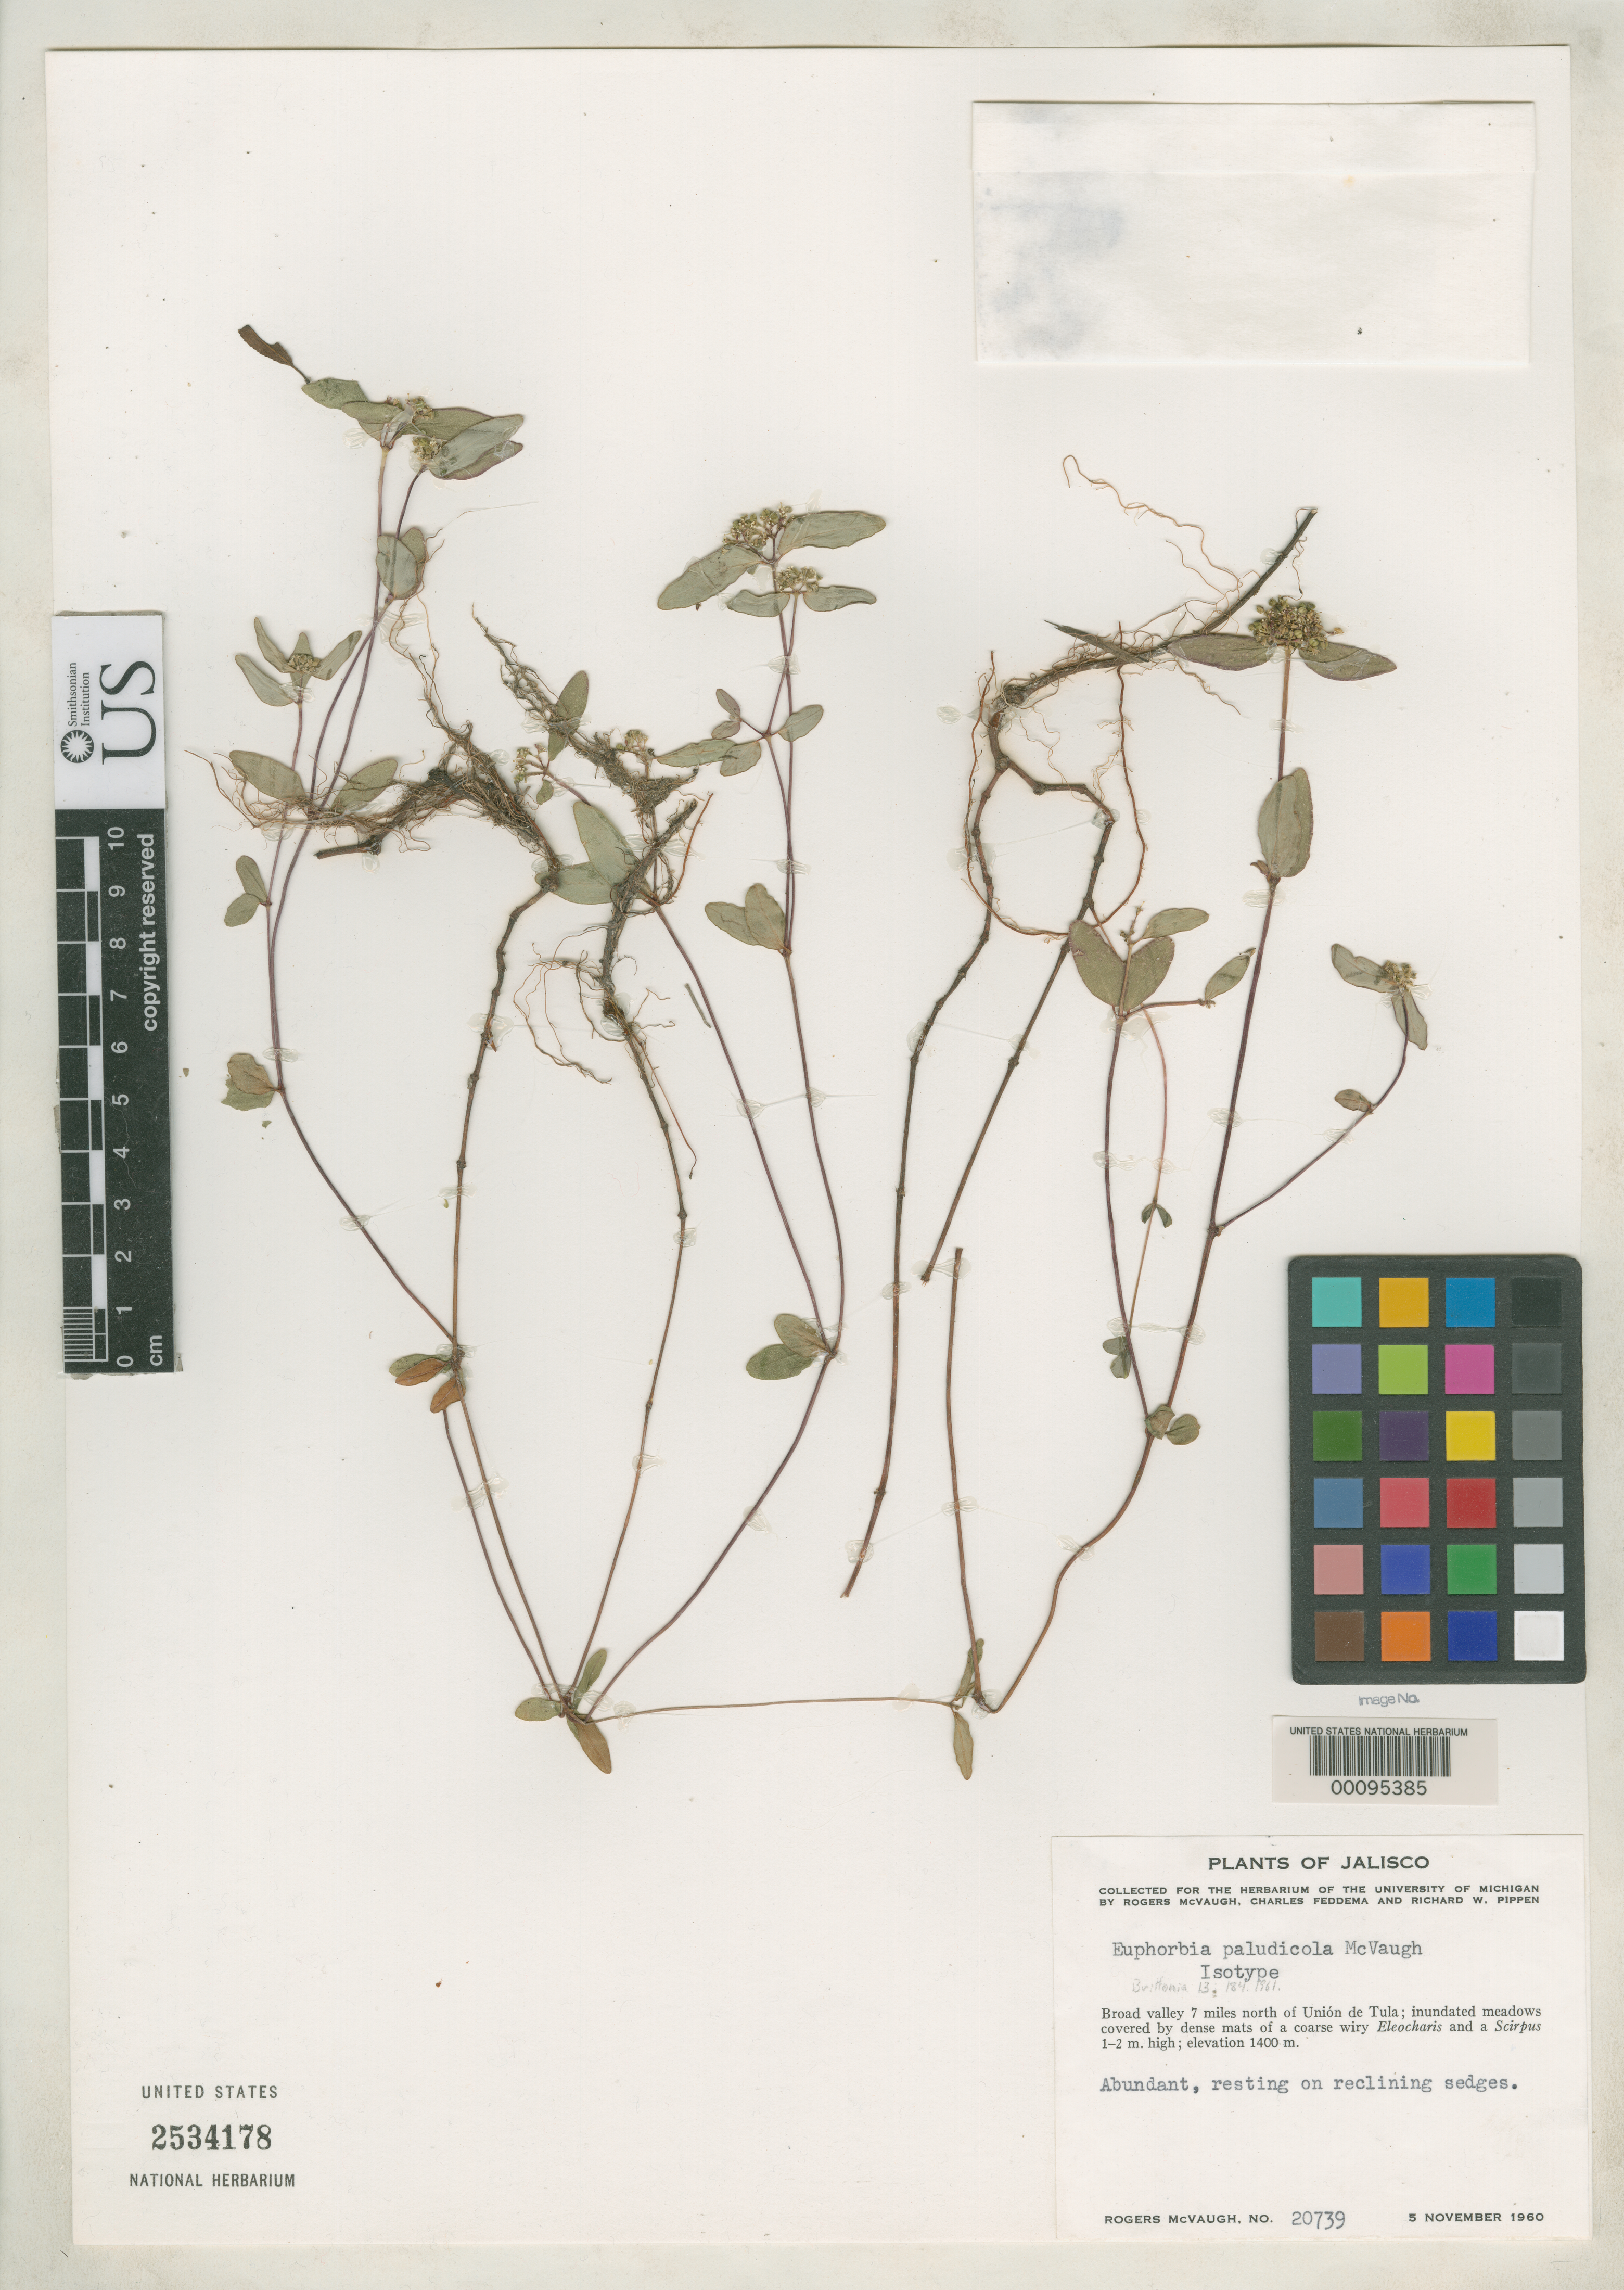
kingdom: Plantae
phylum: Tracheophyta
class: Magnoliopsida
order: Malpighiales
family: Euphorbiaceae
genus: Euphorbia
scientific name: Euphorbia paludicola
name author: McVaugh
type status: Isotype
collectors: R. McVaugh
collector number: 20739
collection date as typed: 05 Nov 1960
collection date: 1960-11-05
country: Mexico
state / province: Jalisco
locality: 7 miles N of Union de Tula.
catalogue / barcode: US 534178